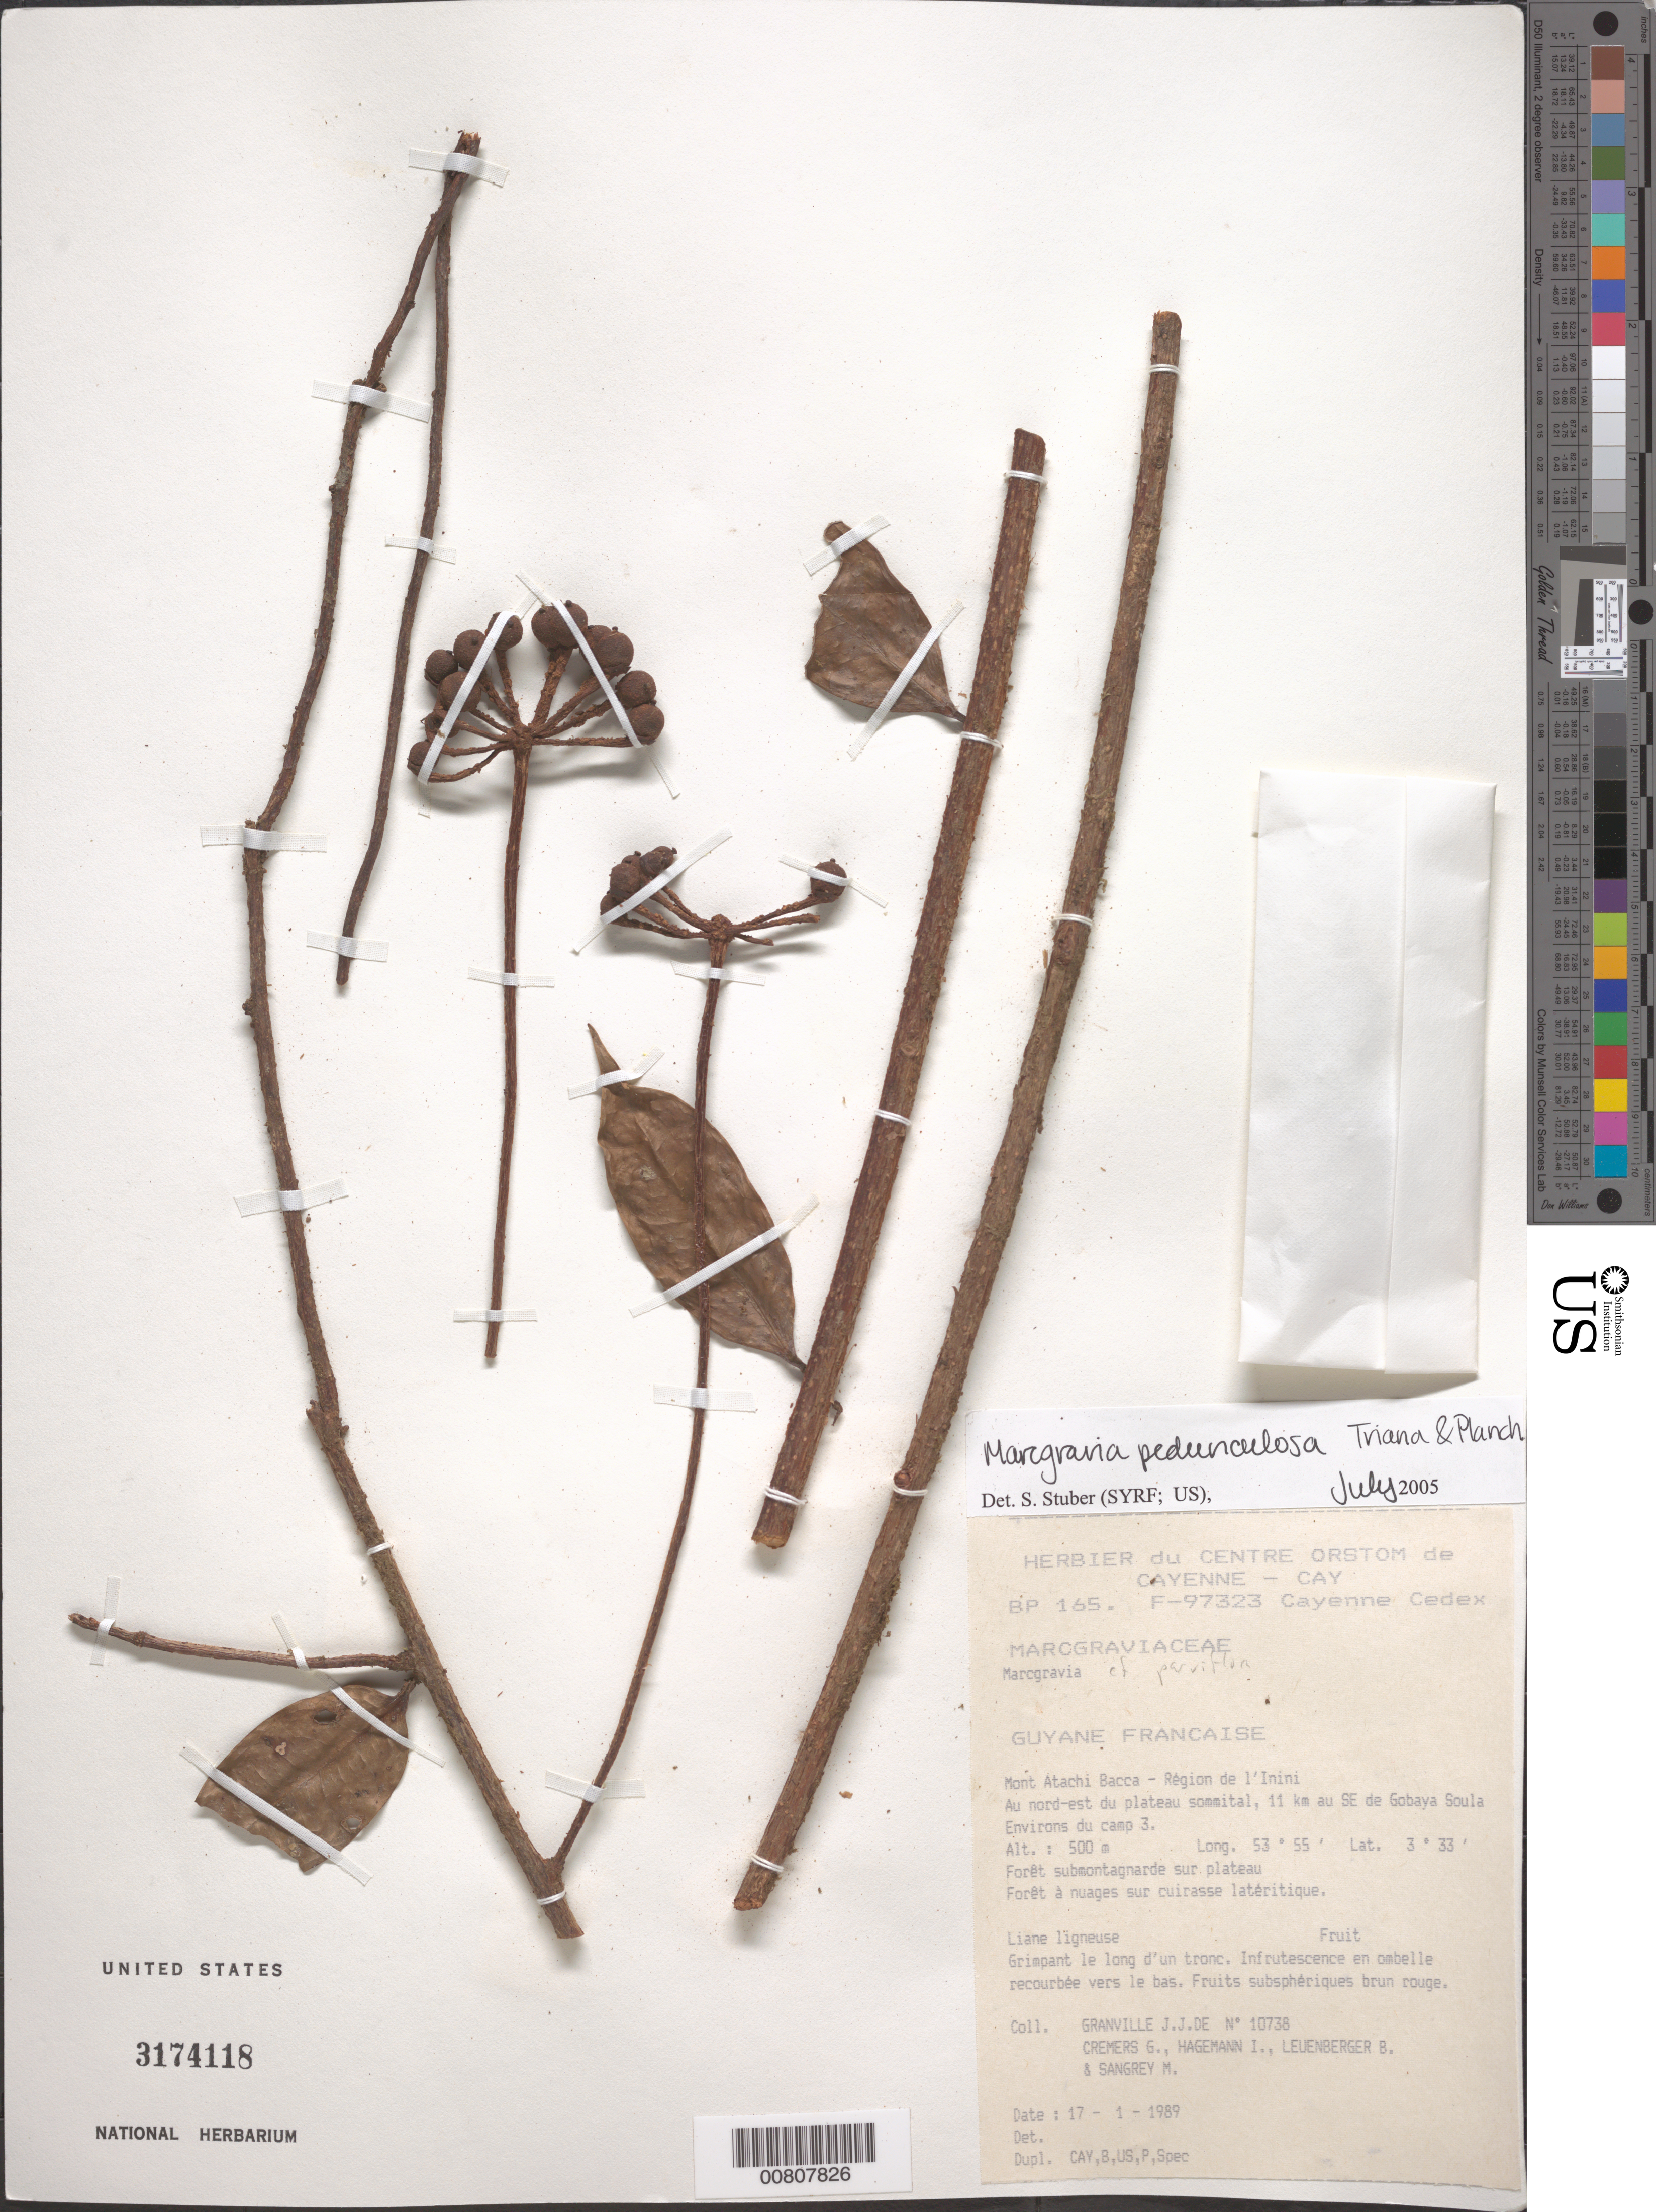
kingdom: Plantae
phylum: Tracheophyta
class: Magnoliopsida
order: Ericales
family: Marcgraviaceae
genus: Marcgravia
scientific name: Marcgravia pedunculosa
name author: Triana & Planch.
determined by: Stuber, S.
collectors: J.-J. de Granville, G. Cremers, J. Hagemann, B. E. Leuenberger & M. S. Sangrey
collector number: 10738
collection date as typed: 17-Jan-89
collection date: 1989-01-17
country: French Guiana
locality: Mont Atachi Bacca, région de l'Inini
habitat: Forêt submontagnarde sur plateau, forêt à nuages sur cuirasse latéritique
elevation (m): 500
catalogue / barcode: US 3174118